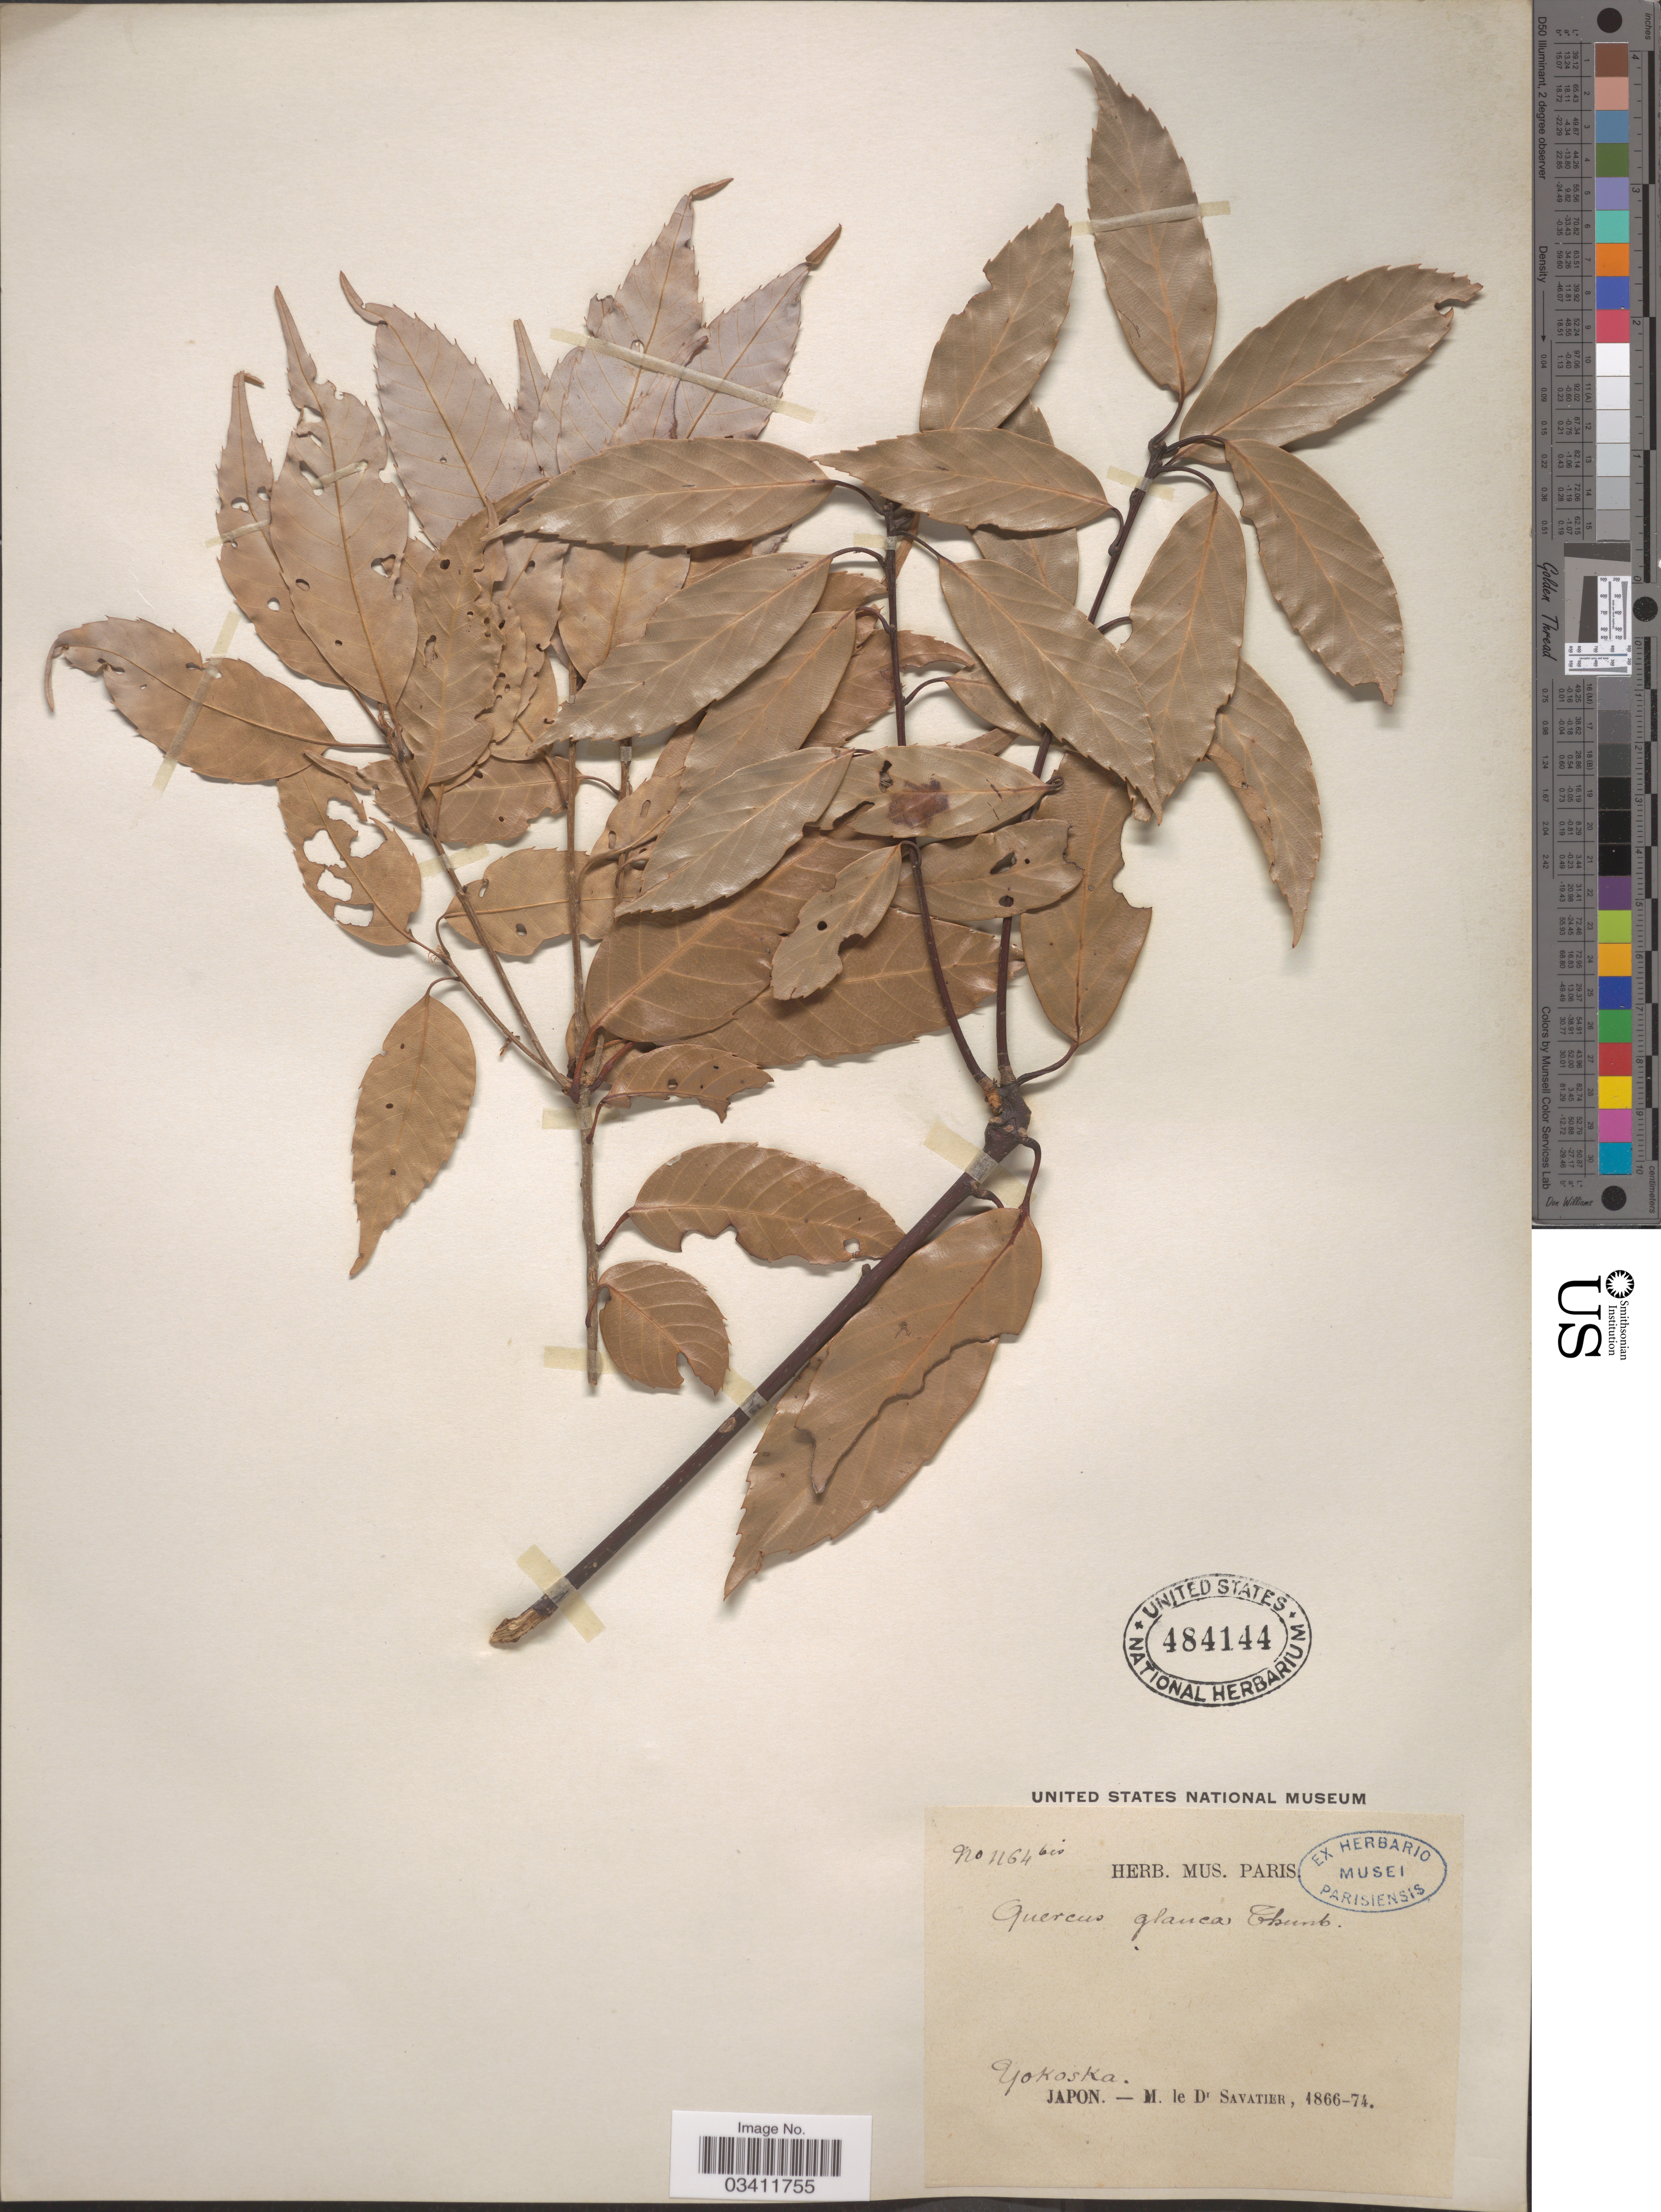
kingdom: Plantae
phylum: Tracheophyta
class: Magnoliopsida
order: Fagales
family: Fagaceae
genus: Quercus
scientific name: Quercus glauca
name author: Thunb.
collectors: M. Savatier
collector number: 1164bis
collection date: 1866/1874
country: Japan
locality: Yokoska.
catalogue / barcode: US 484144